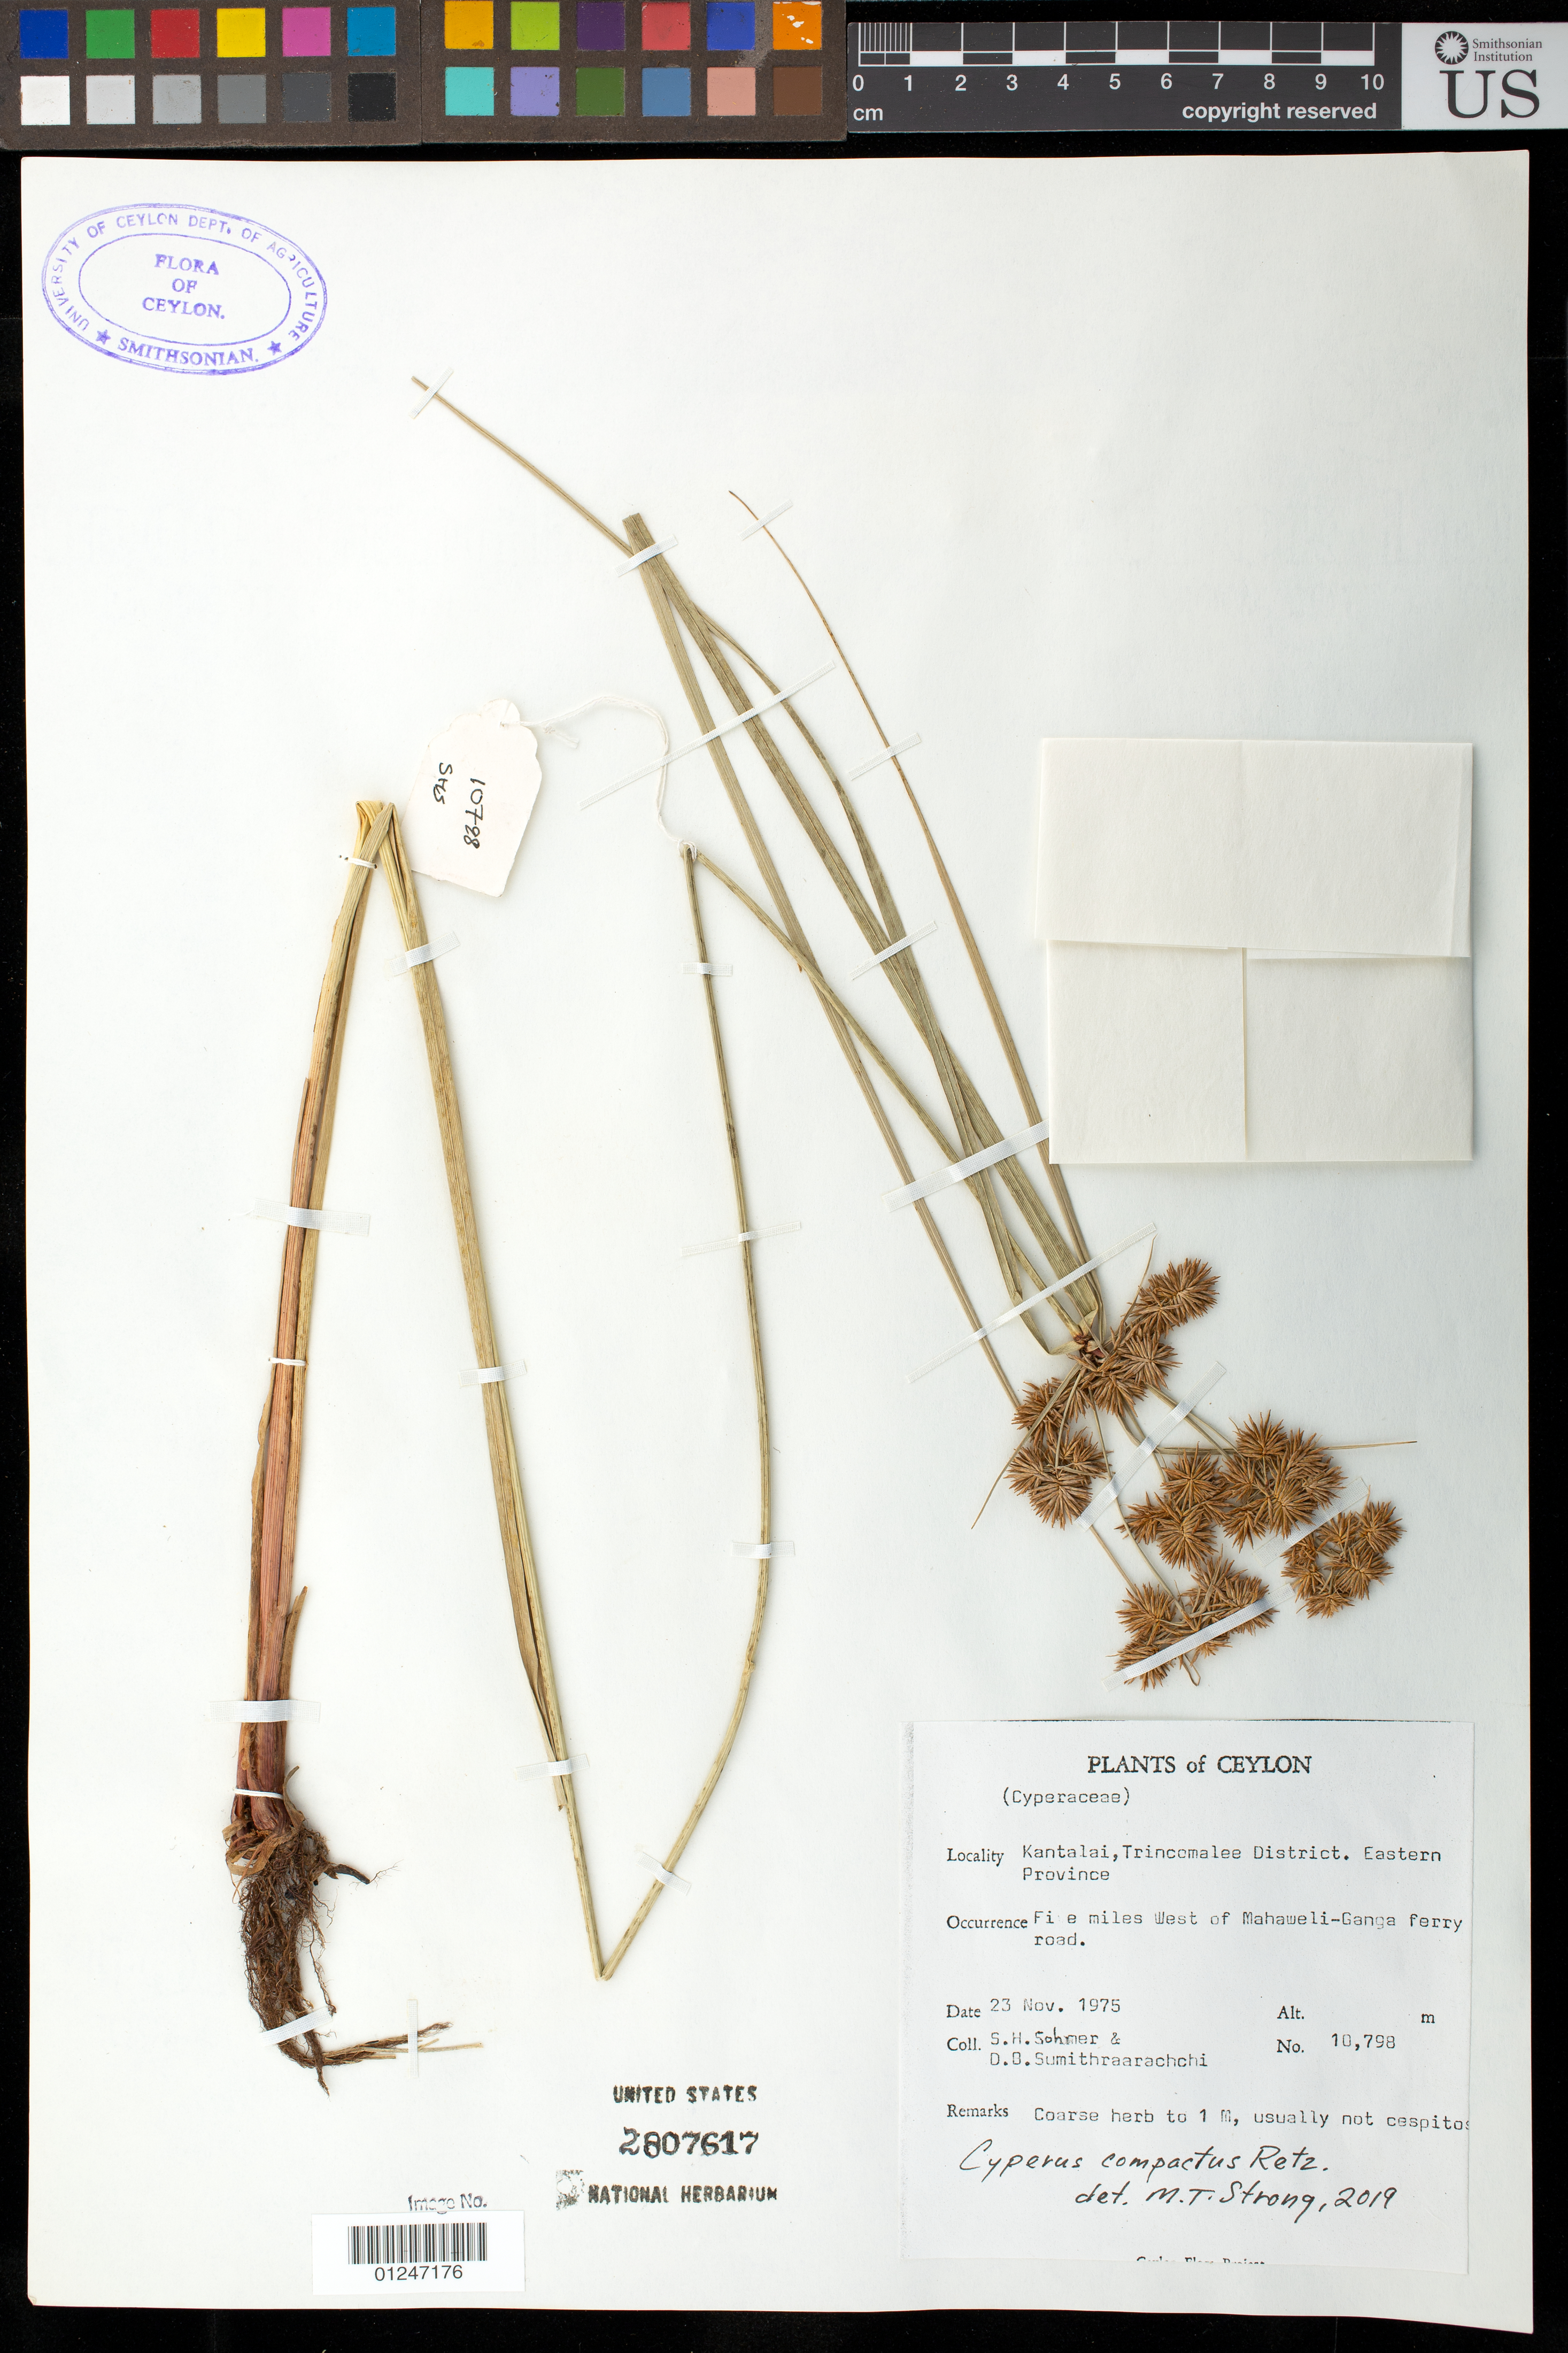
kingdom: Plantae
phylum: Tracheophyta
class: Liliopsida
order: Poales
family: Cyperaceae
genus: Cyperus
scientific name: Cyperus compactus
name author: Retz.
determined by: Strong, Mark T., (BOT), Smithsonian Institution - National Museum of Natural History (UNITED STATES)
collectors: S. H. Sohmer & D. B. Sumithraarachchi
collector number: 10798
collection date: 1975-11-23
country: Sri Lanka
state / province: Eastern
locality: Ceylon. Kantalai, Trincomalee District. Five miles West of Mahaweli-Ganga ferry road.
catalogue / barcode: US 2807617